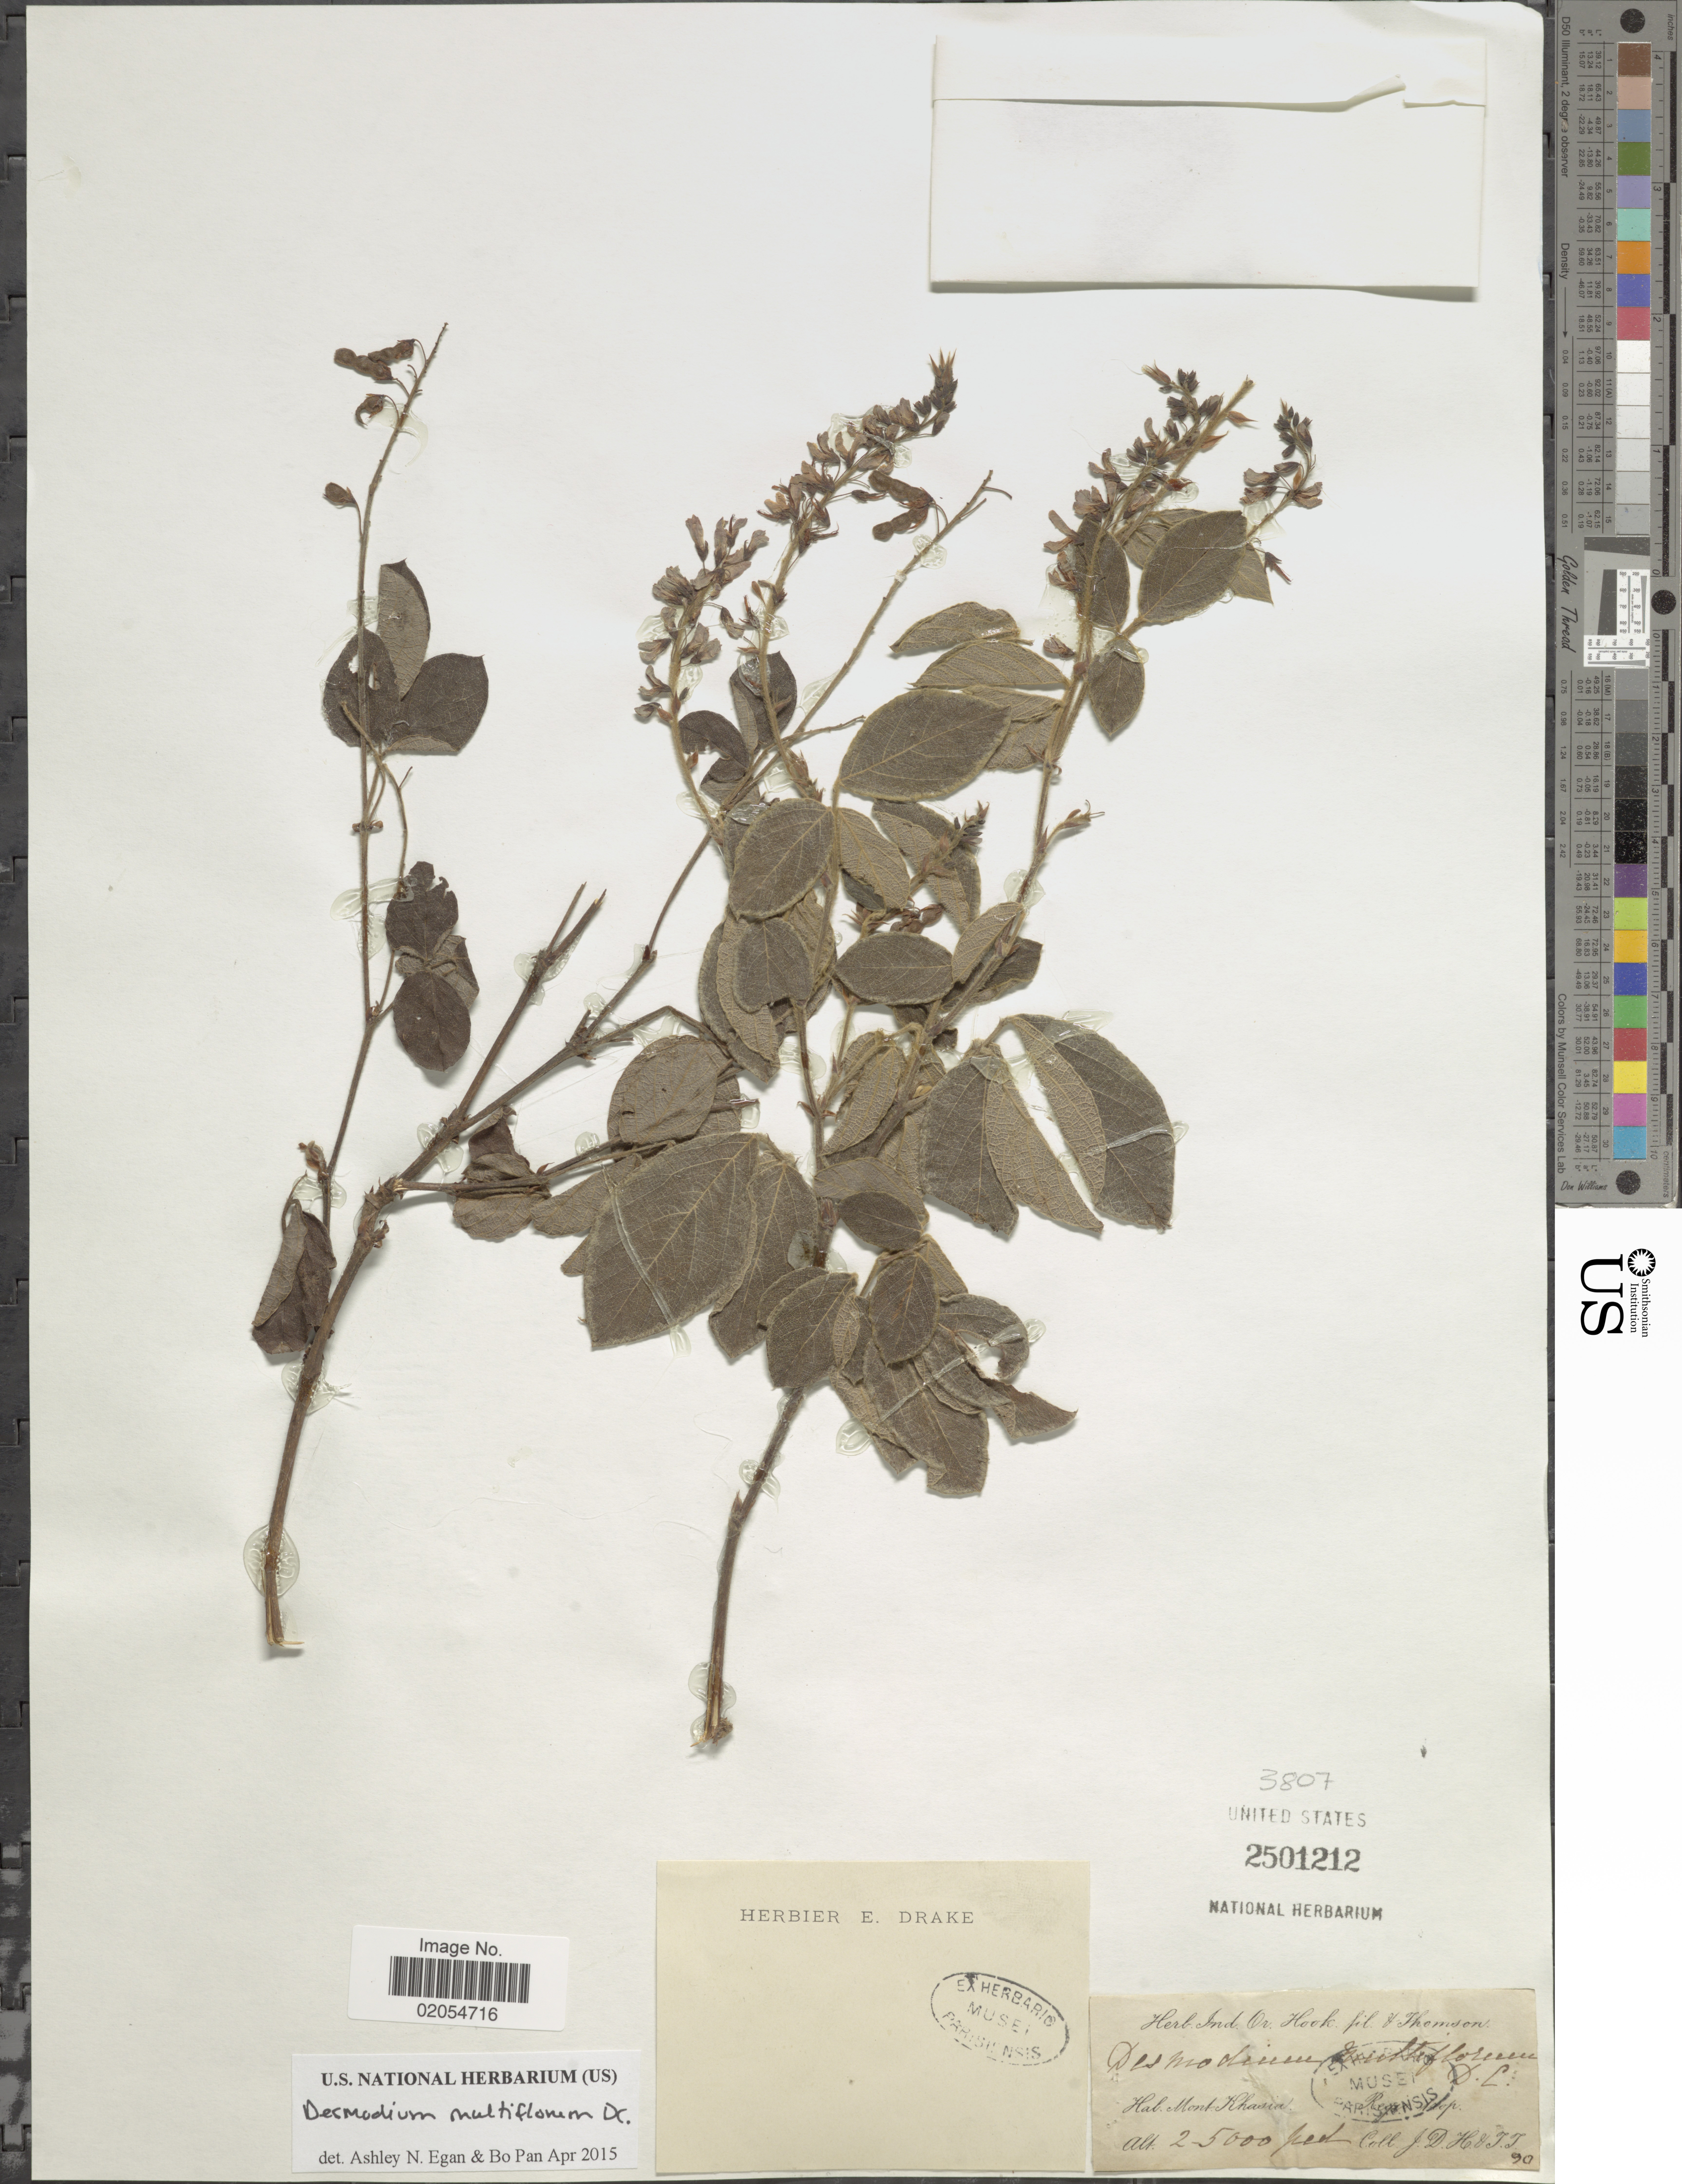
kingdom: Plantae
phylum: Tracheophyta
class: Magnoliopsida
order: Fabales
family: Fabaceae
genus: Ototropis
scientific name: Ototropis multiflora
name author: (DC.) H. Ohashi & K. Ohashi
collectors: J. D. Hooker & T. Thomson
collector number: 90*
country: India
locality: Mont Khassia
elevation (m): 610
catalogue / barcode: US 2501212